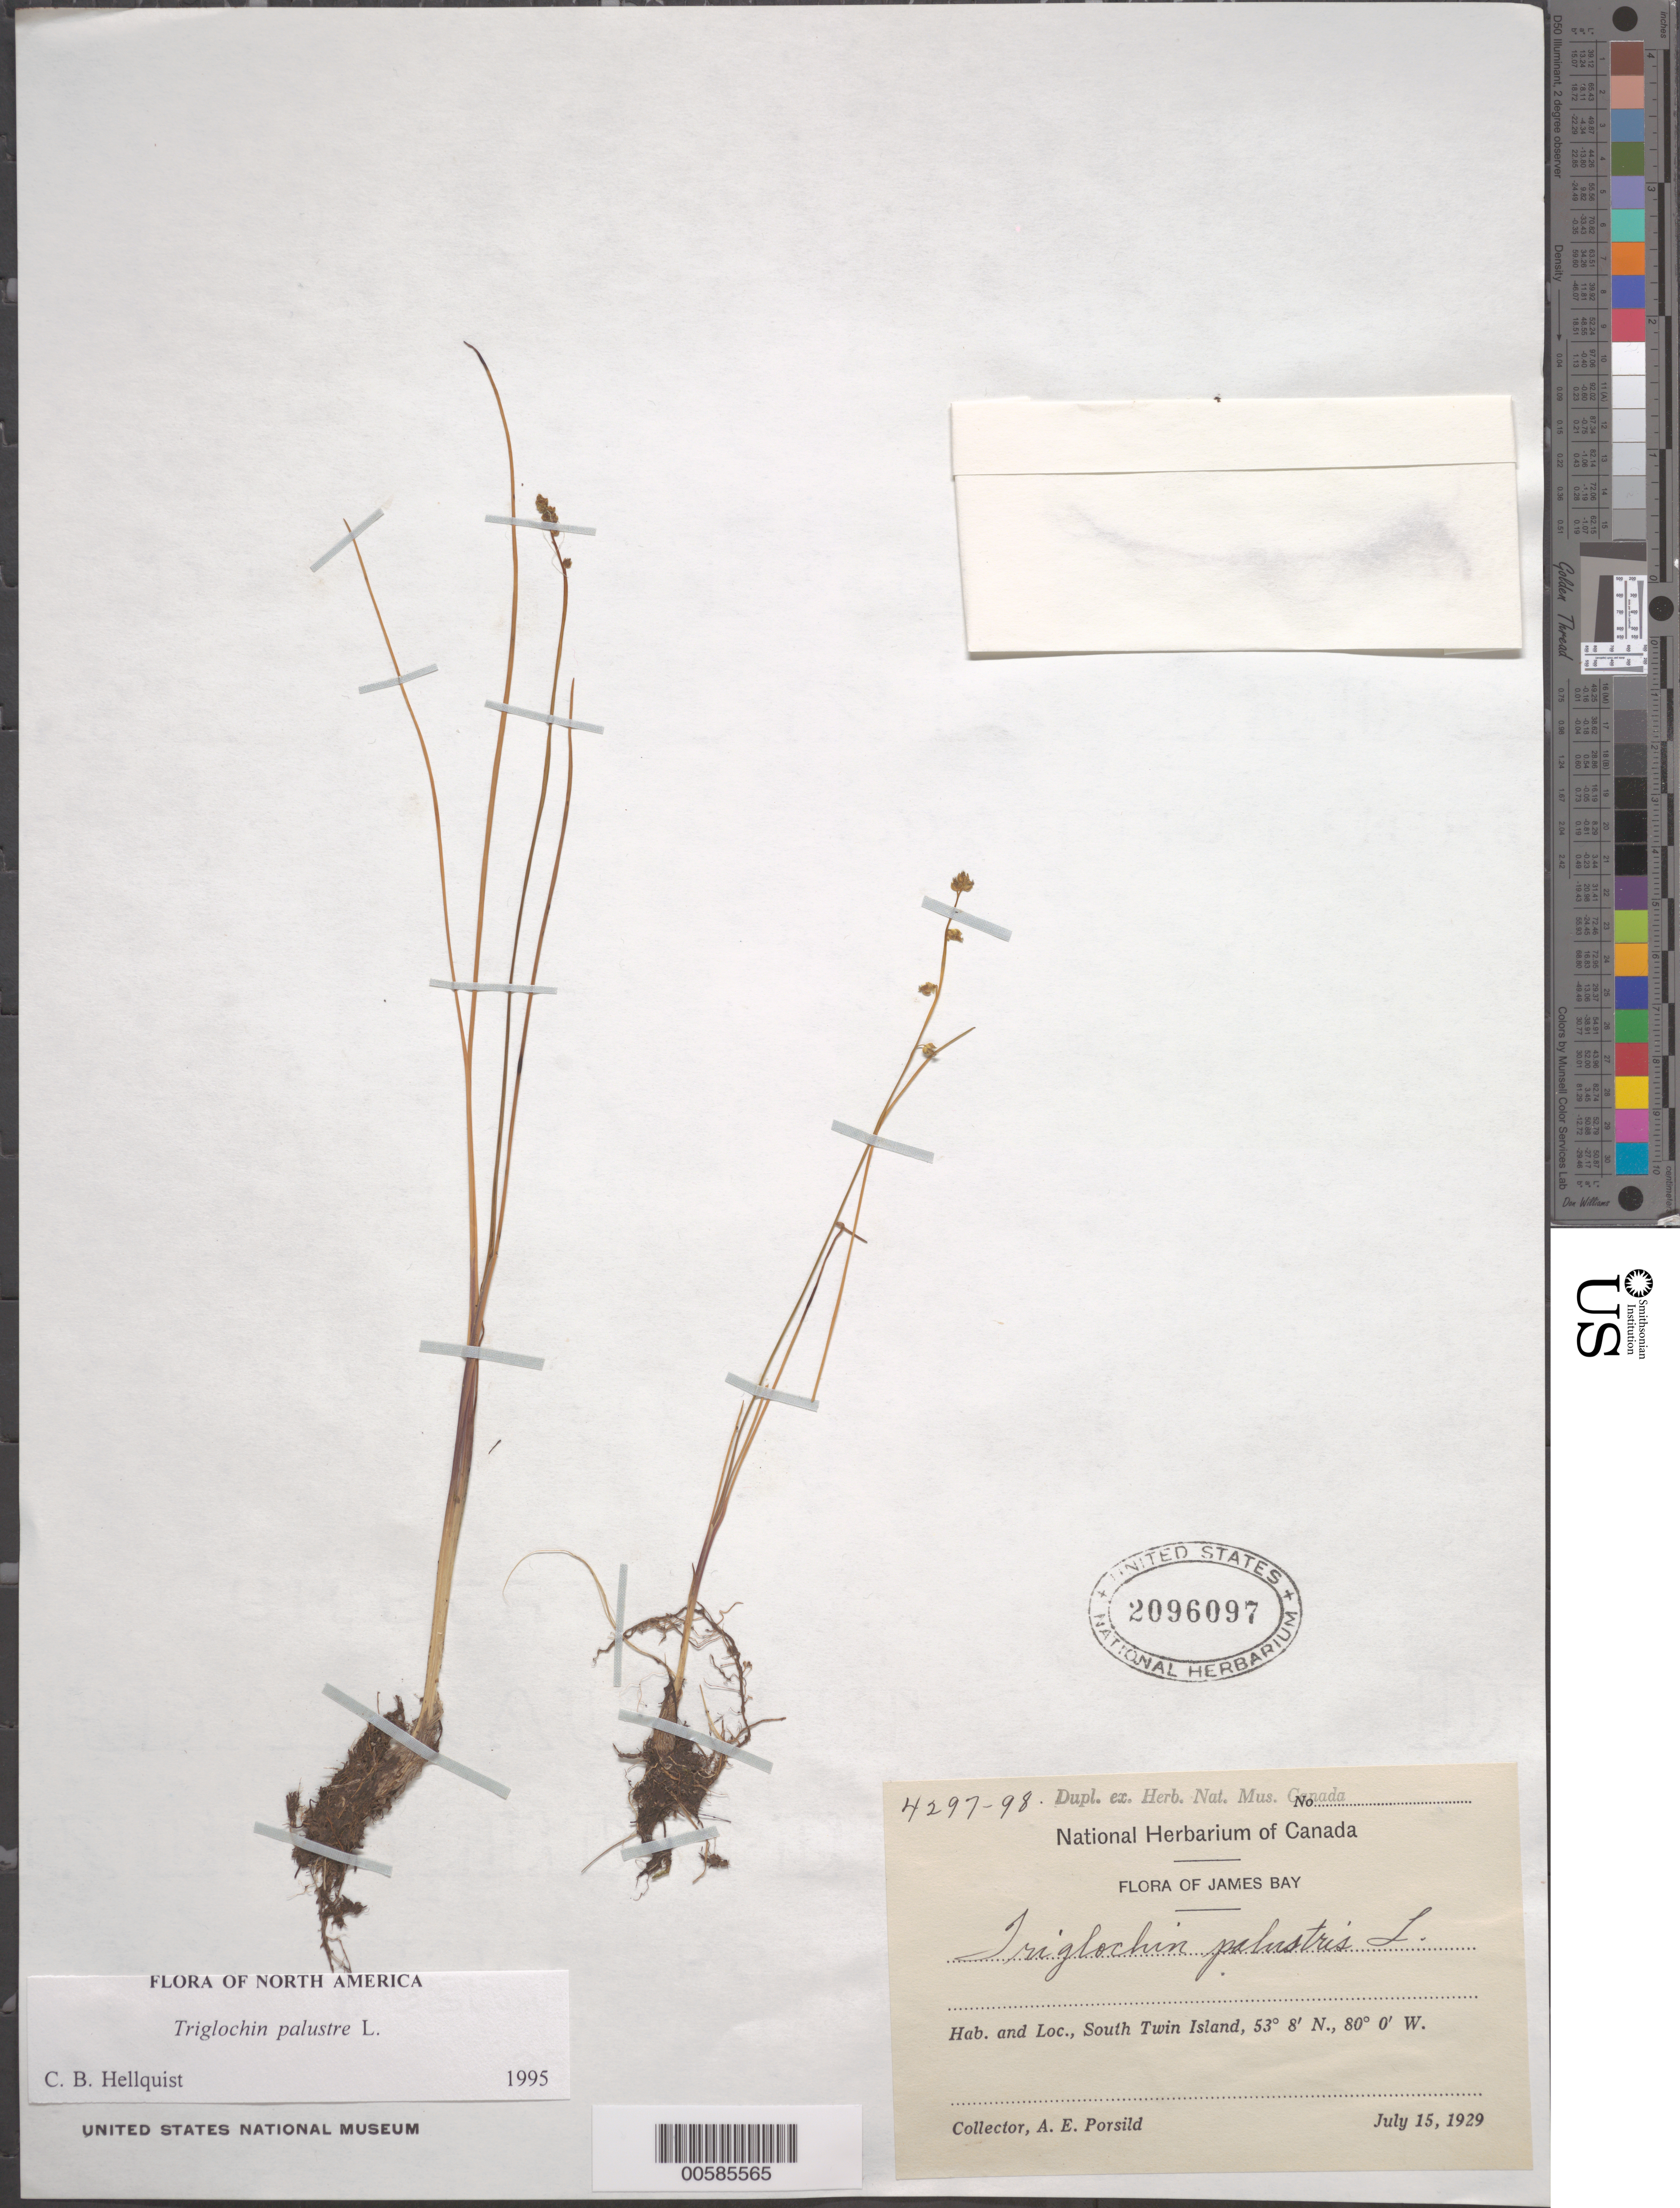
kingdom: Plantae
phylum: Tracheophyta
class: Liliopsida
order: Alismatales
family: Juncaginaceae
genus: Triglochin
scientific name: Triglochin palustris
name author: L.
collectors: A. E. Porsild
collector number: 4297-98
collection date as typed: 15 Jul 1929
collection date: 1929-07-15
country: Canada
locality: James Bay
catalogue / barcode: US 2096097